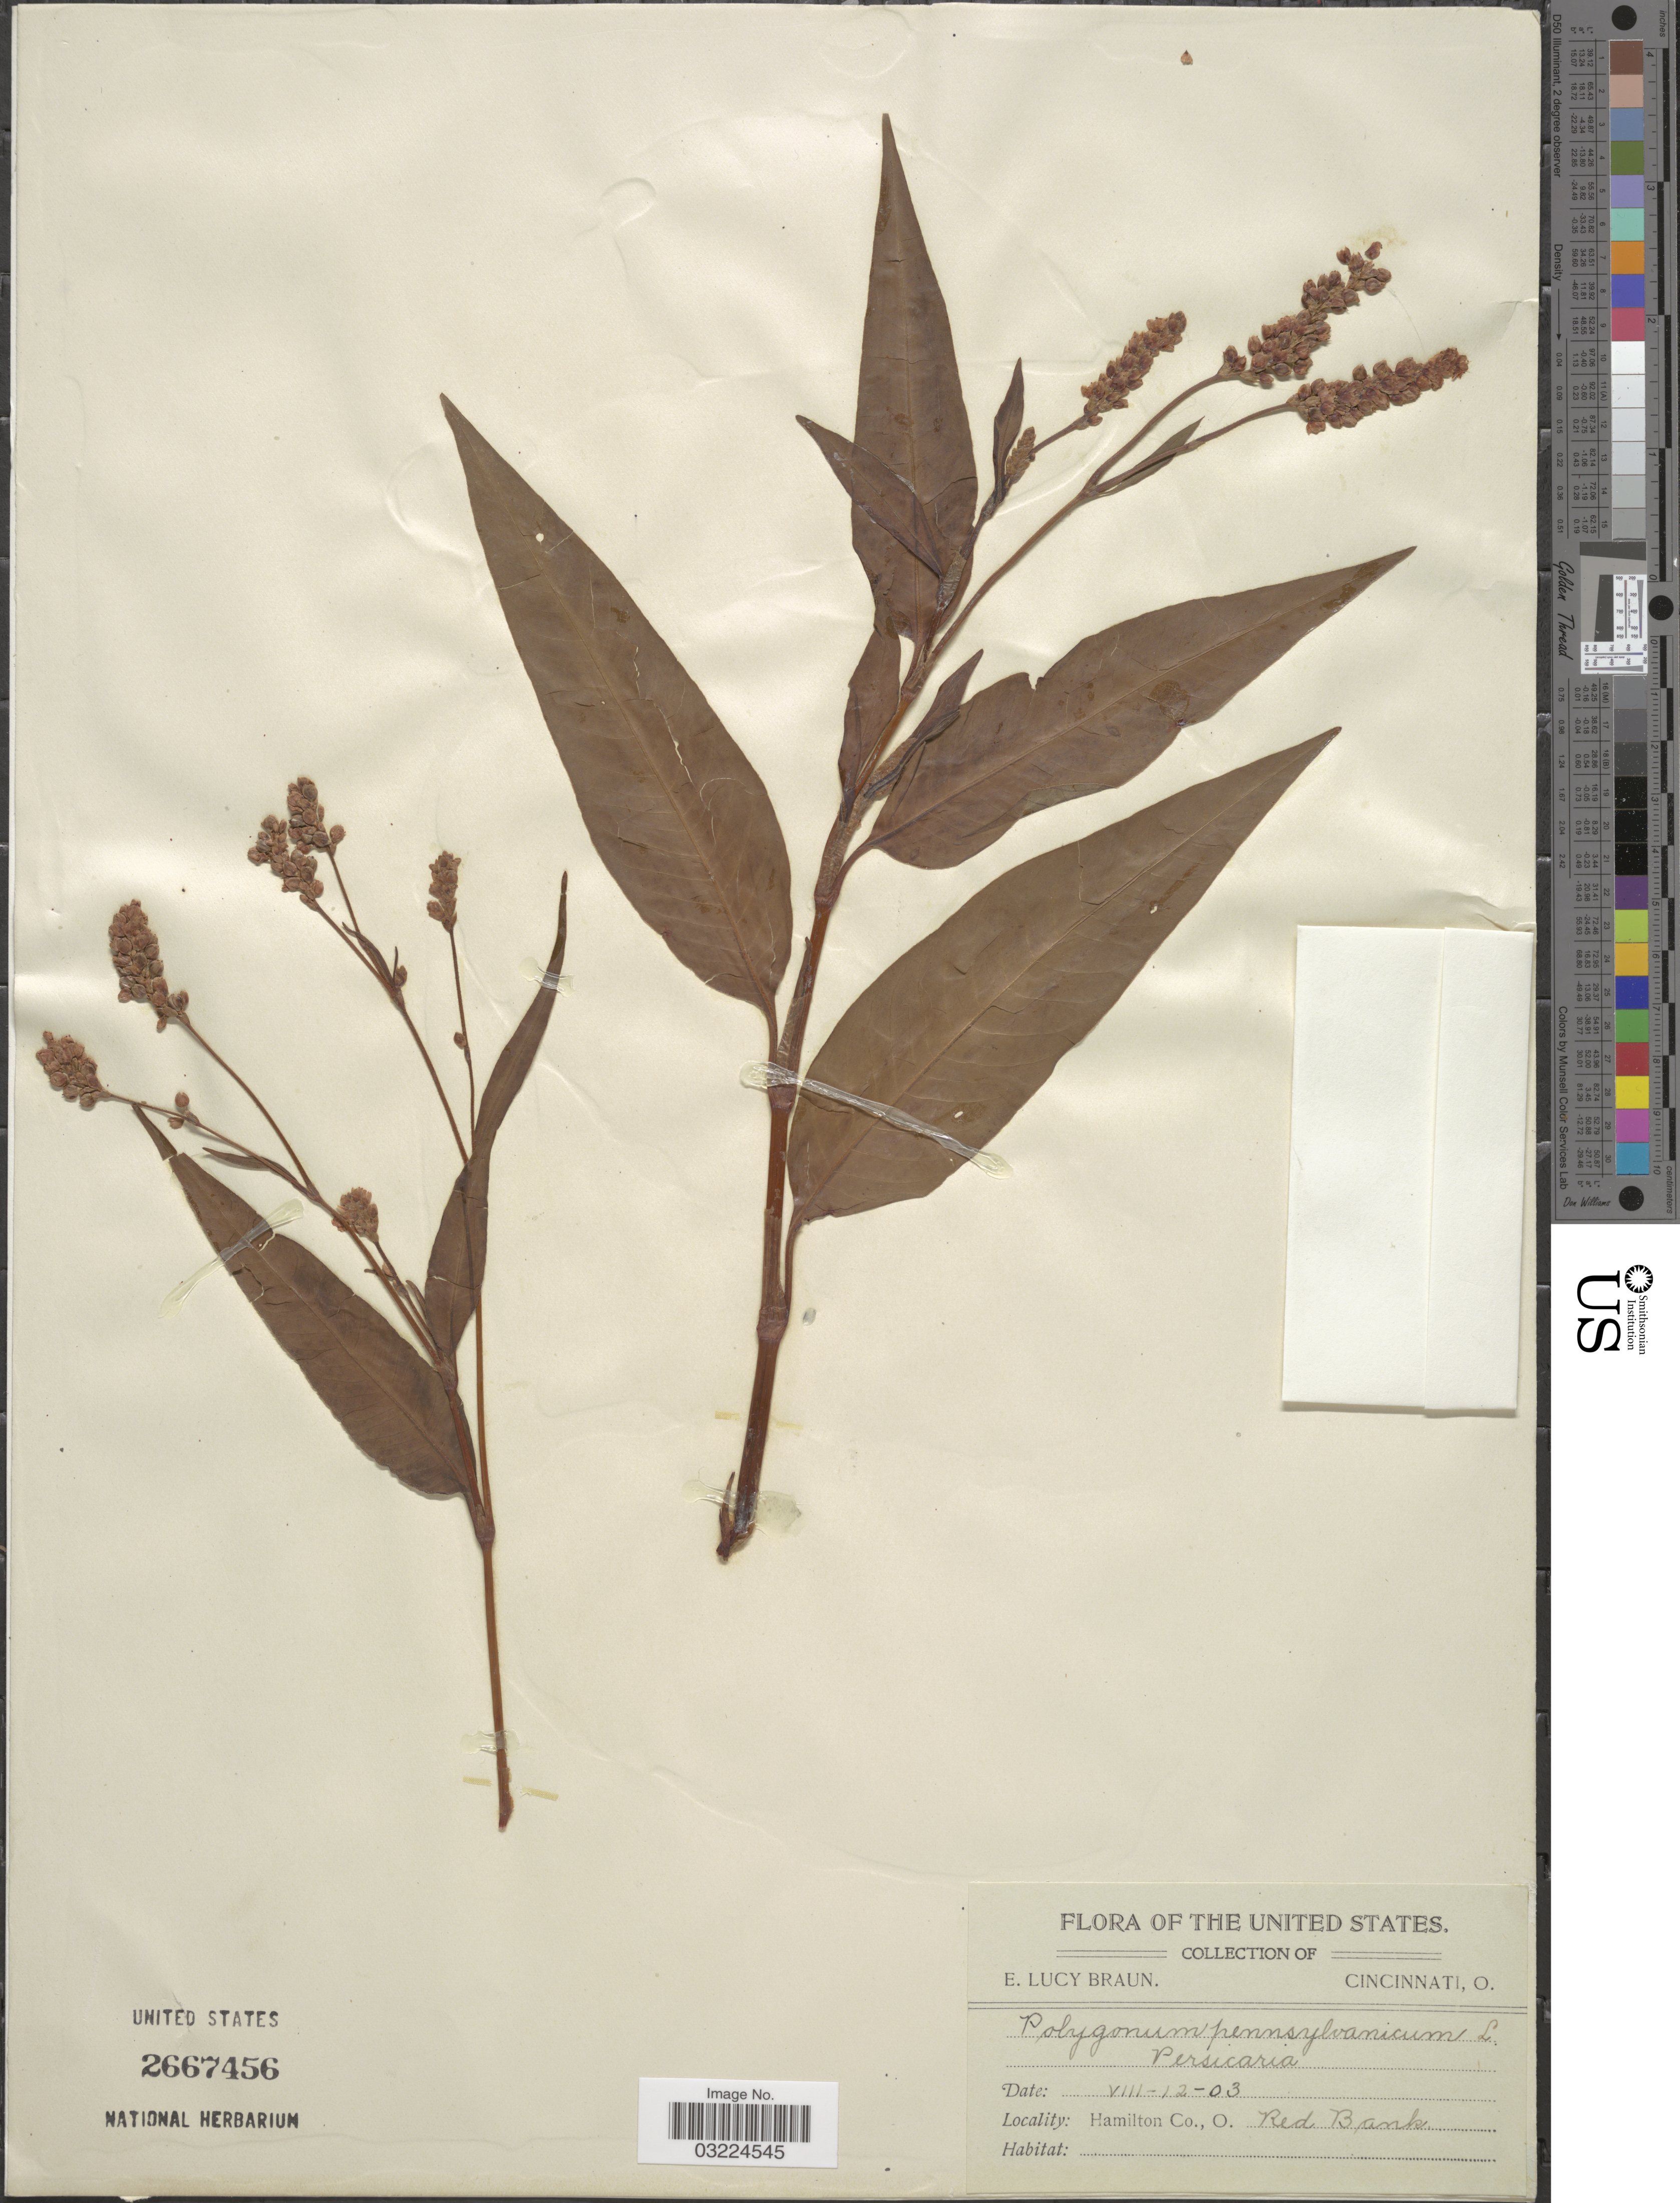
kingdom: Plantae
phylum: Tracheophyta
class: Magnoliopsida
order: Caryophyllales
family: Polygonaceae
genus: Persicaria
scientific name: Persicaria pensylvanica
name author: (L.) M. Gómez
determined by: Atha, D. E.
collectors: E. L. Braun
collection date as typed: Transcribed d/m/y: 12/8/3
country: United States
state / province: Ohio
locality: Hamilton Co. Red Bank.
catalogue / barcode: US 2667456